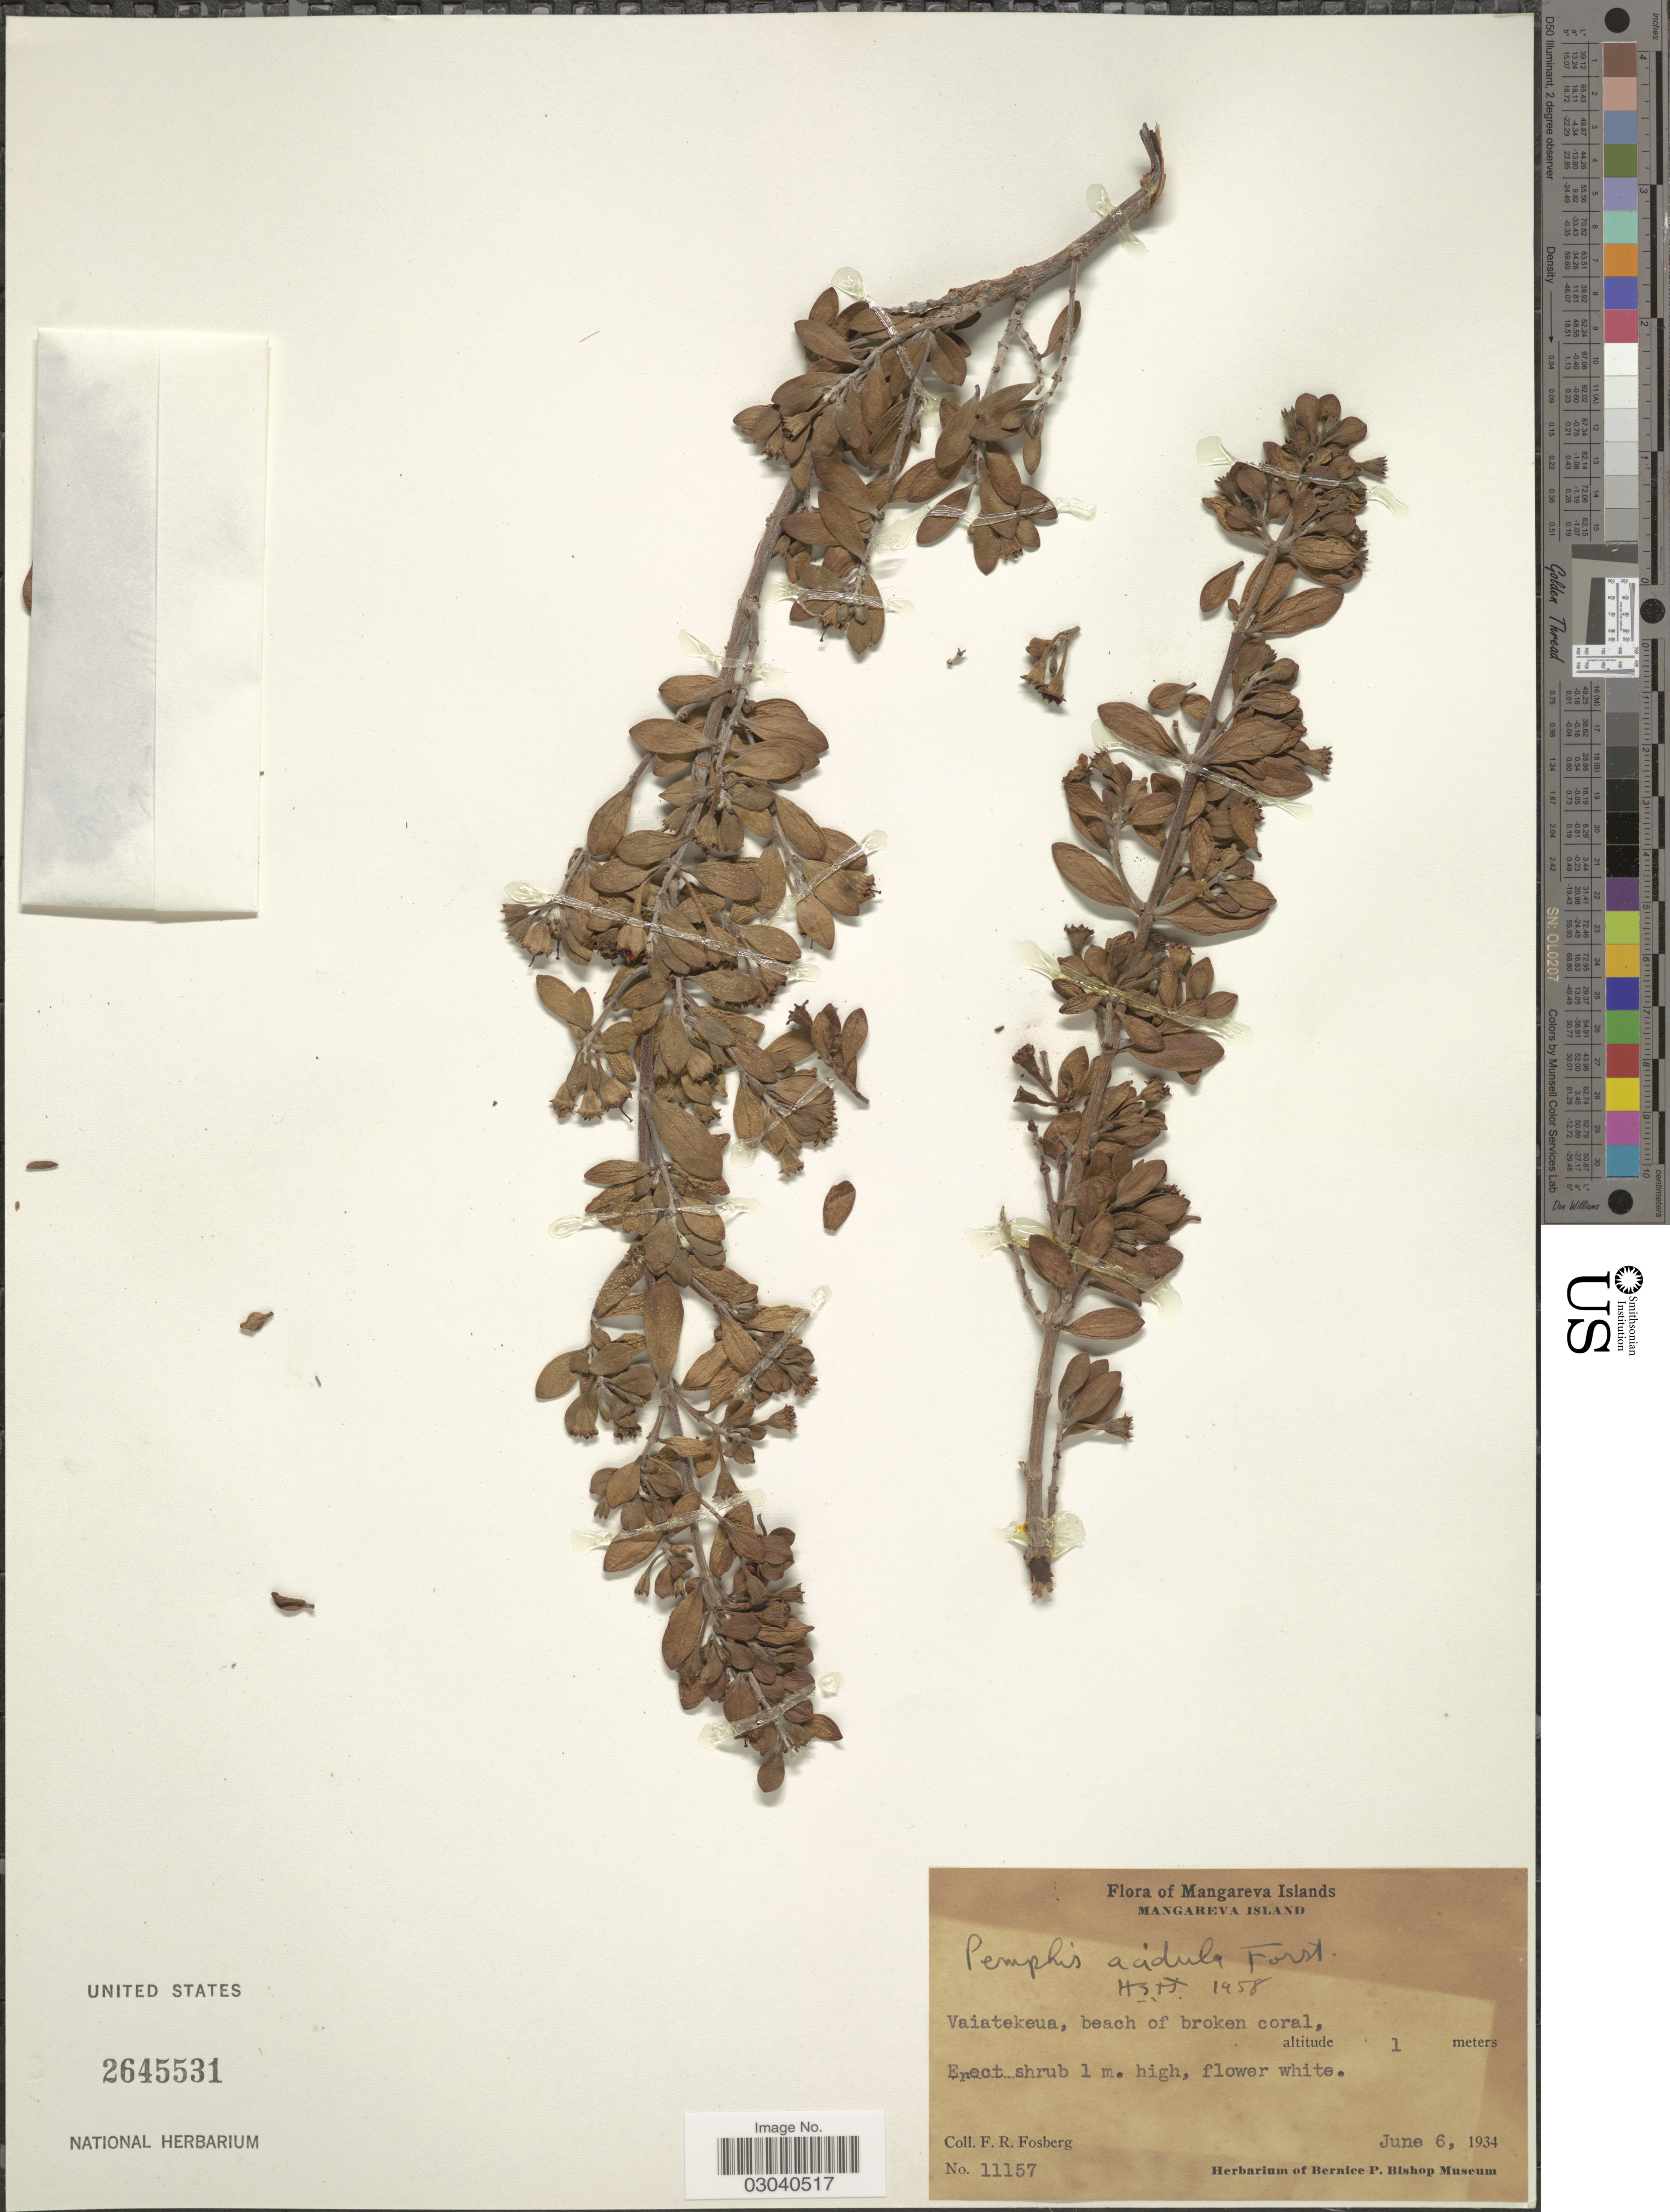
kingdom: Plantae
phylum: Tracheophyta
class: Magnoliopsida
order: Myrtales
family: Lythraceae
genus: Pemphis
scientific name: Pemphis acidula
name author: J.R. Forst. & G. Forst.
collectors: F. R. Fosberg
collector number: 11157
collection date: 1934-06-06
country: French Polynesia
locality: Mangareva Islands, Mangareva Island. Vaiatekeua, beach of broken coral.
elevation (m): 1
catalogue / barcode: US 2645531